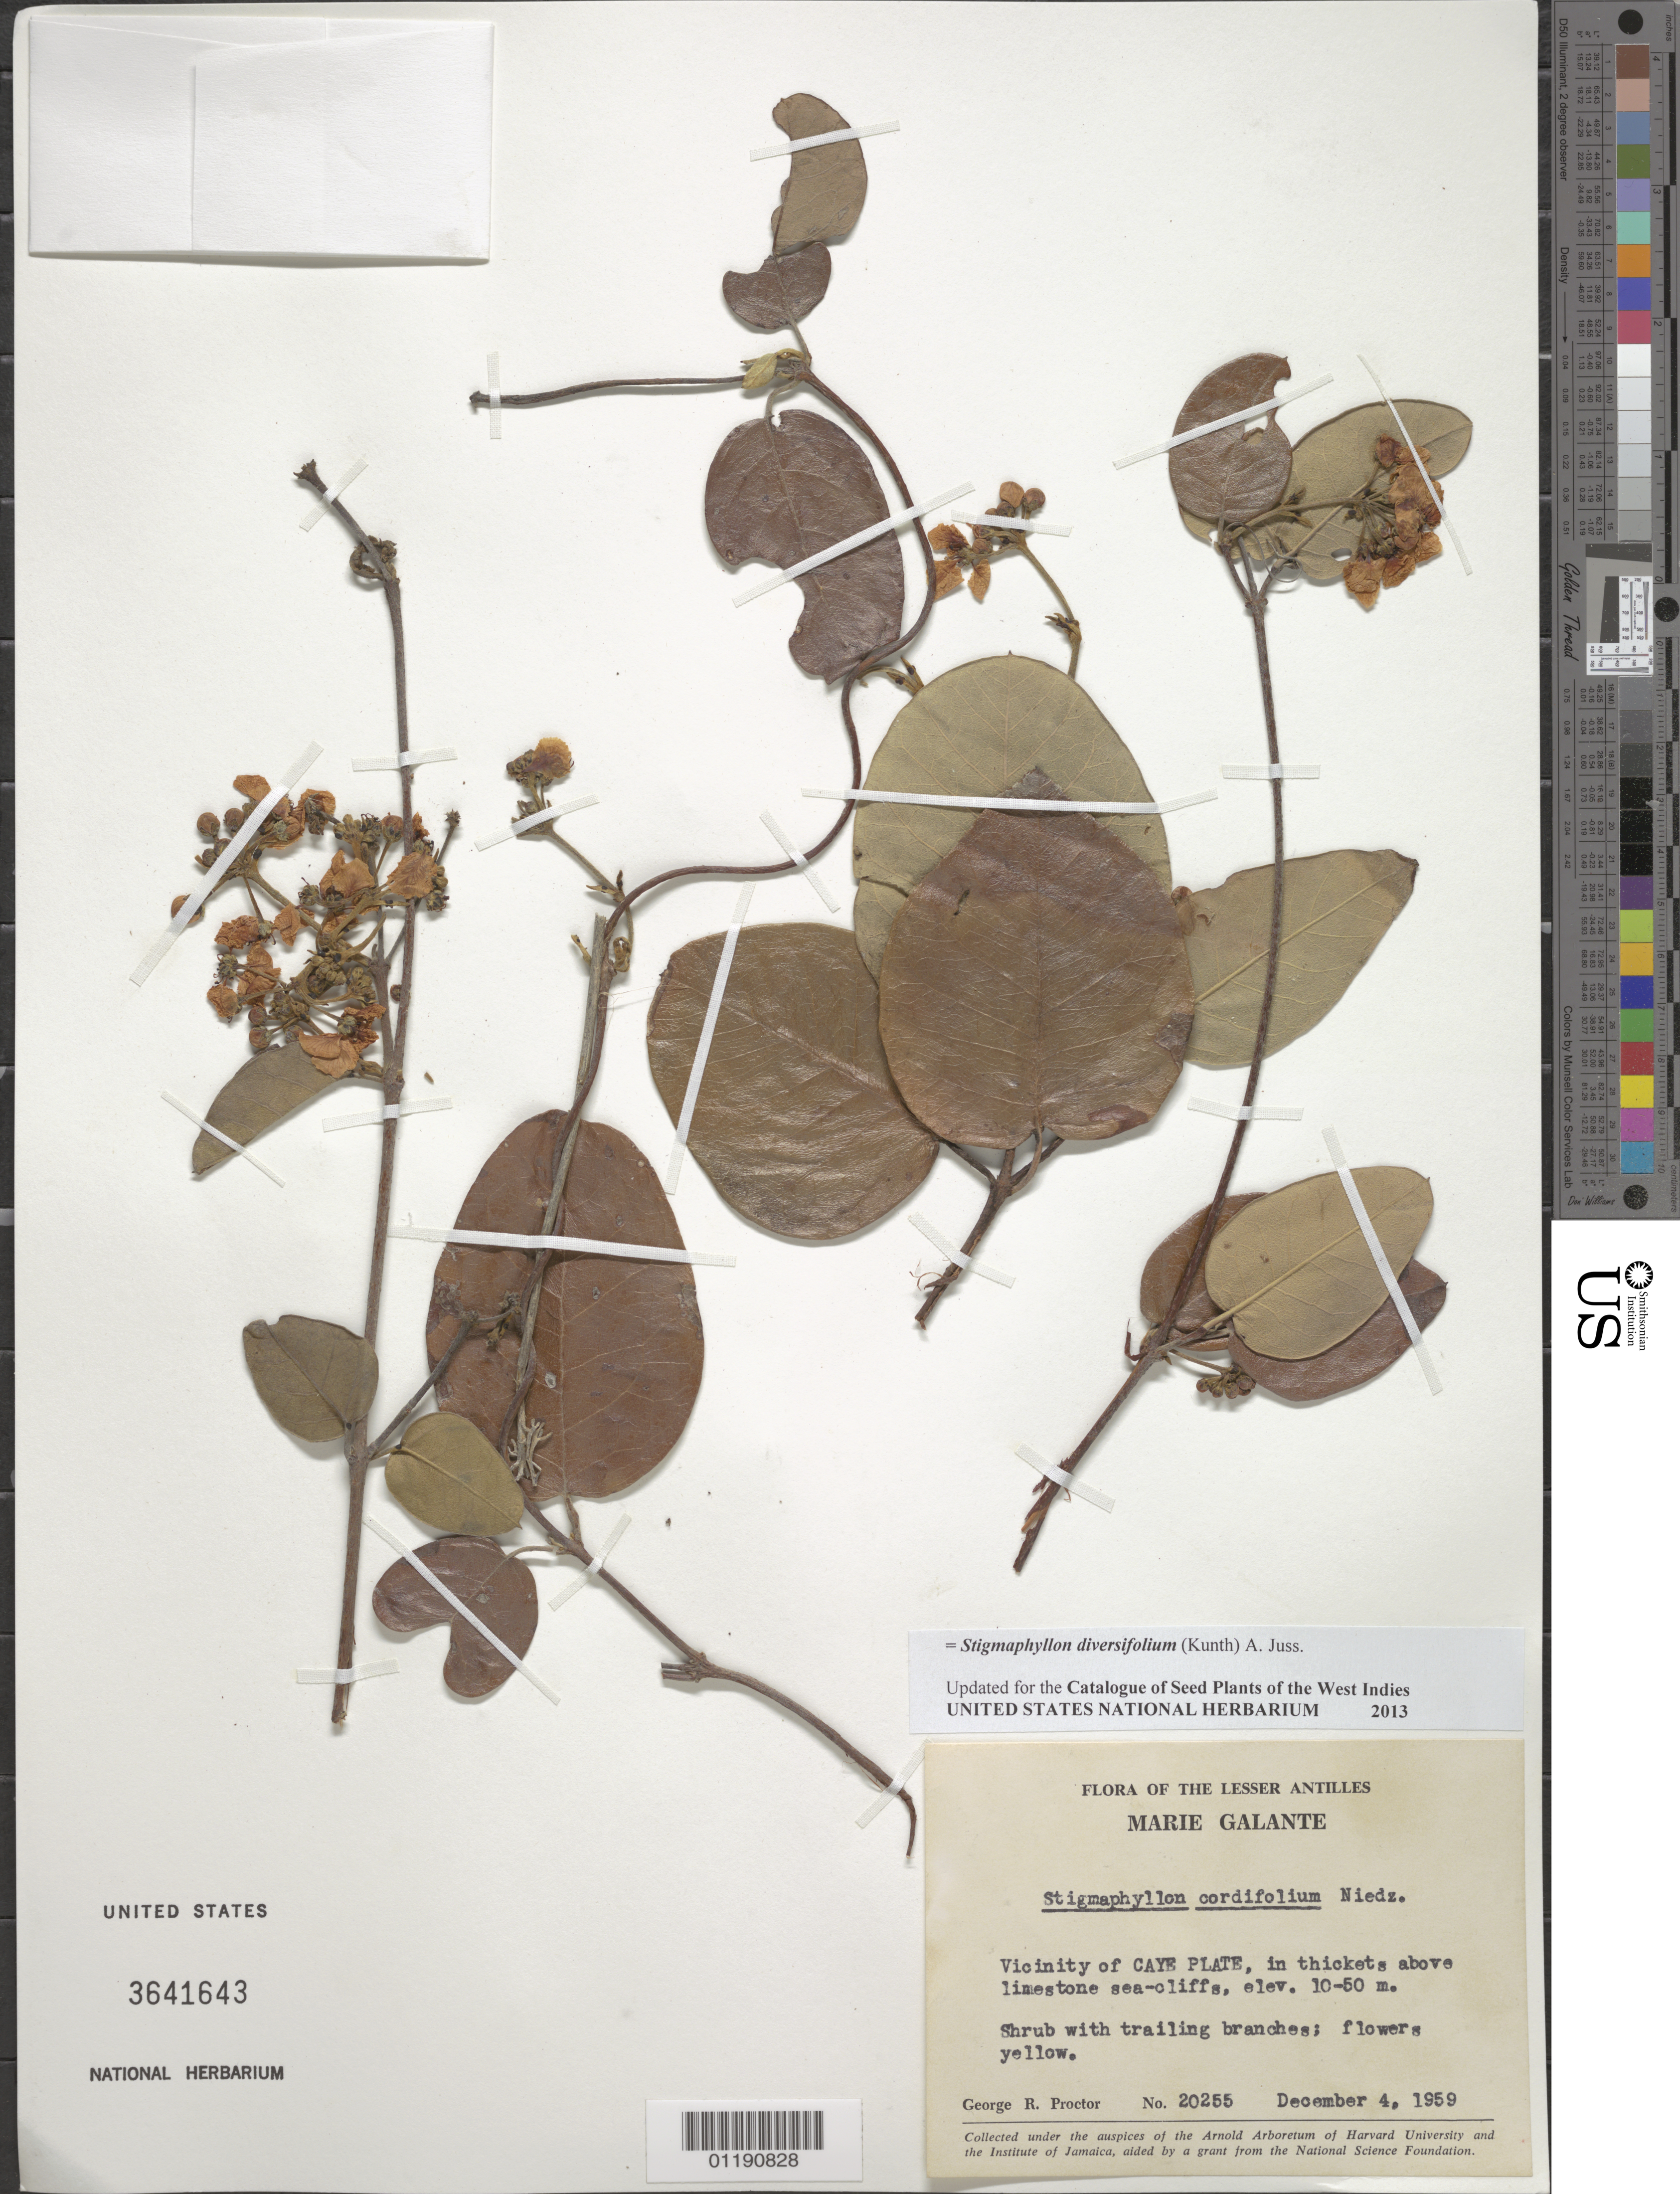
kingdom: Plantae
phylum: Tracheophyta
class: Magnoliopsida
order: Malpighiales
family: Malpighiaceae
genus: Stigmaphyllon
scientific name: Stigmaphyllon diversifolium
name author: (Kunth) A. Juss.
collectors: G. R. Proctor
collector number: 20255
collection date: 1959-12-04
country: Guadeloupe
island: Marie Galante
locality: Island of Marie Galante. Vicinity of Caye Plate, in thickets above limestone sea-cliffs.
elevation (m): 10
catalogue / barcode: US 3641643